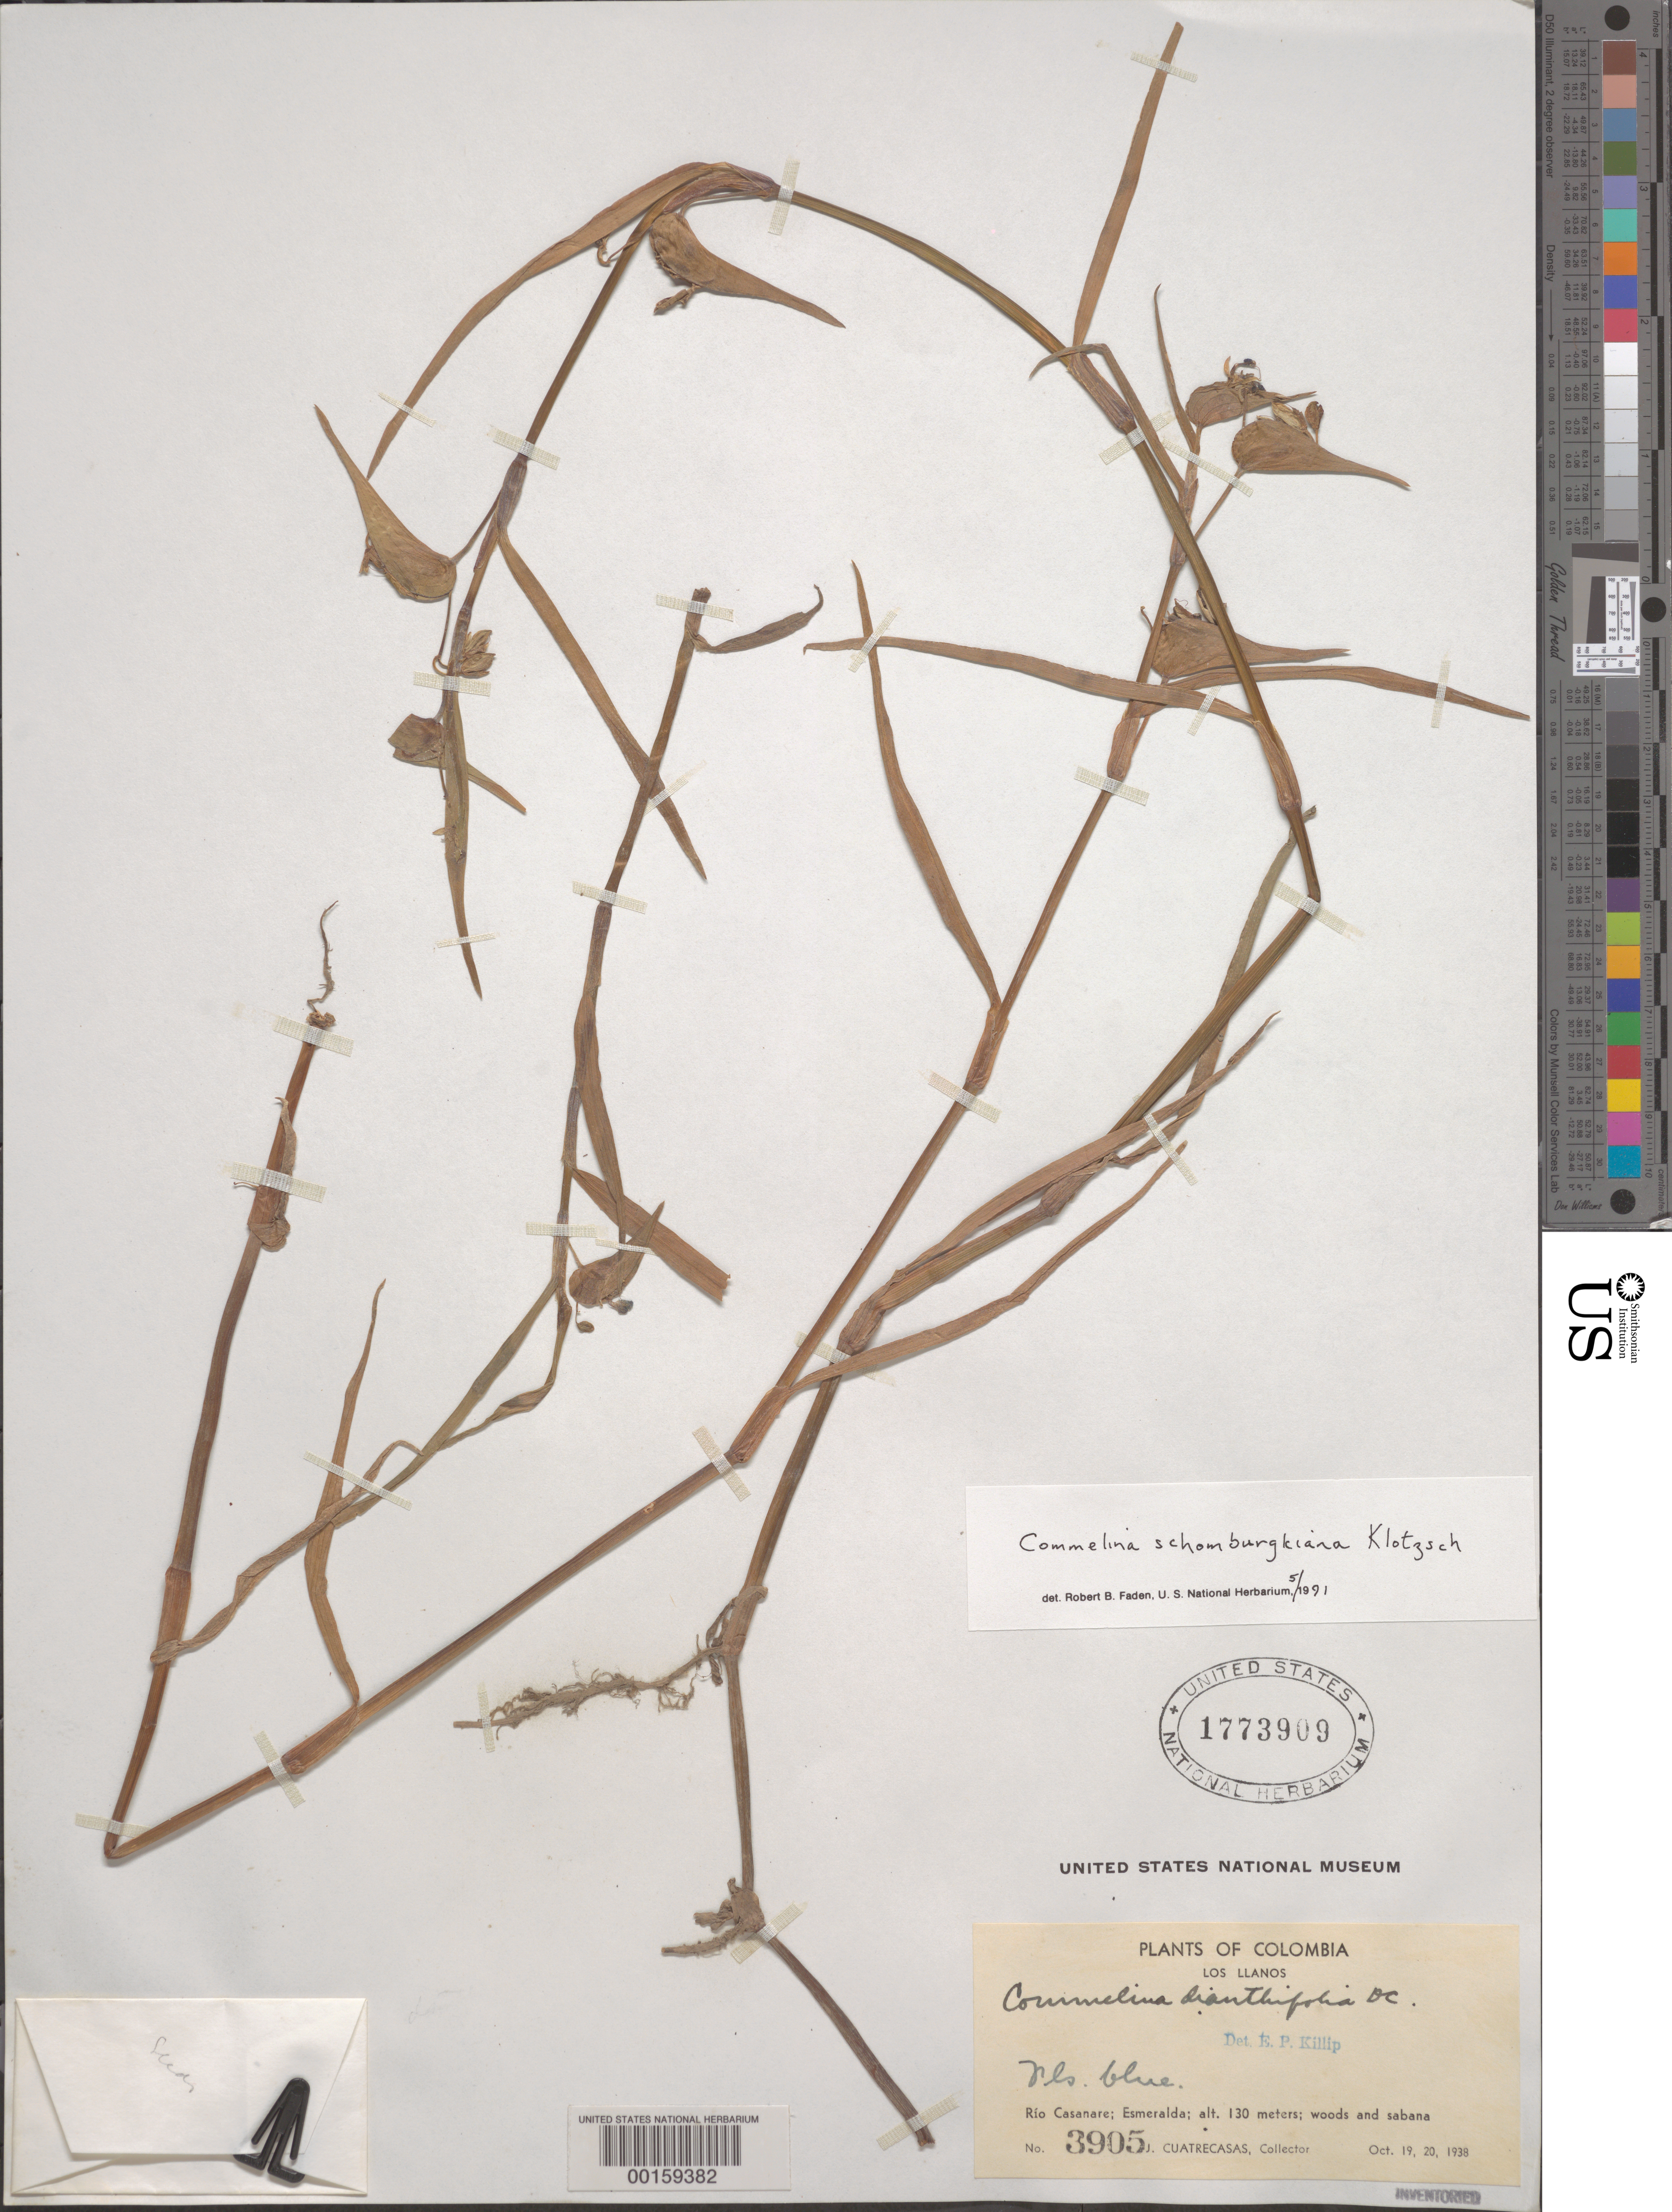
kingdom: Plantae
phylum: Tracheophyta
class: Liliopsida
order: Commelinales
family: Commelinaceae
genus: Commelina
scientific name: Commelina schomburgkiana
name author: Klotzsch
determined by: Killip, Ellsworth P.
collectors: J. Cuatrecasas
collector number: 3905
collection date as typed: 19 Oct 1938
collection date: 1938-10-19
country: Colombia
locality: Rio Casanare; Esmeralda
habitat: Woods and sabana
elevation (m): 130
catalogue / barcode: US 1773909